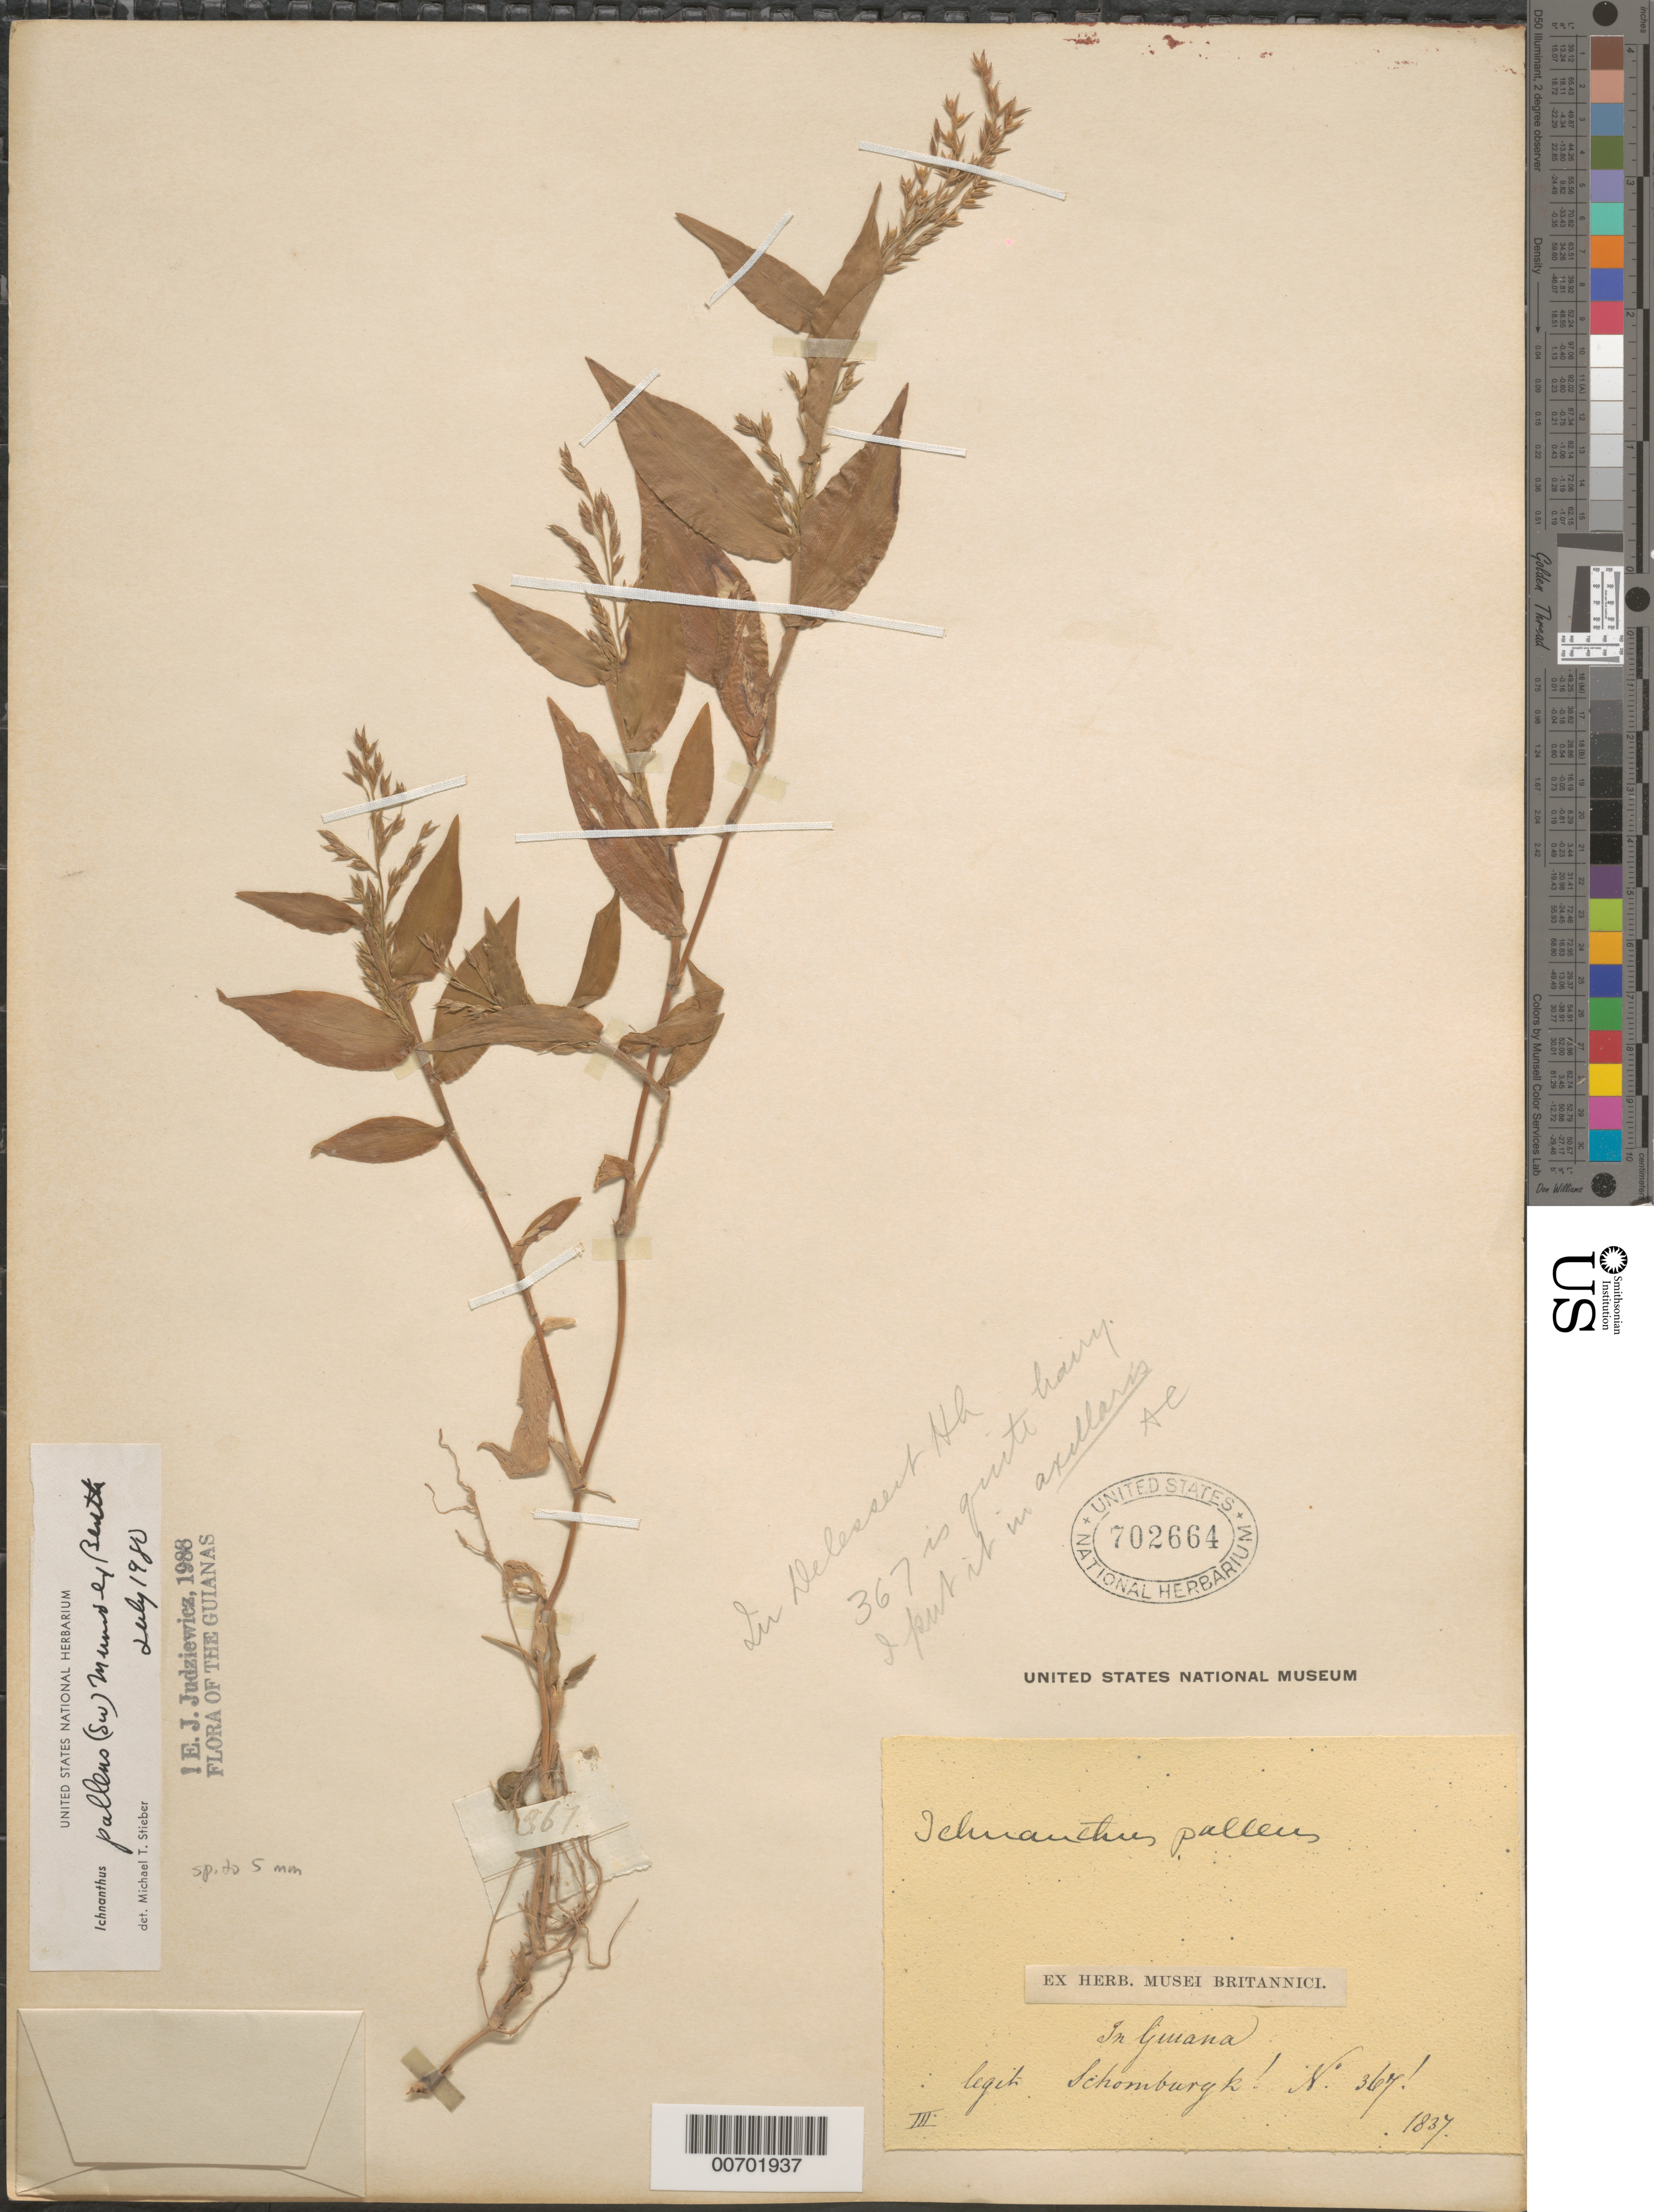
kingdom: Plantae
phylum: Tracheophyta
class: Liliopsida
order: Poales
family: Poaceae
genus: Ichnanthus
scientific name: Ichnanthus pallens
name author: (Sw.) Munro ex Benth.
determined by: Judziewicz, E. J.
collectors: R. H. Schomburgk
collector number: I 367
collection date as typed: March 1837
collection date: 1837-03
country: Guyana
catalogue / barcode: US 702664